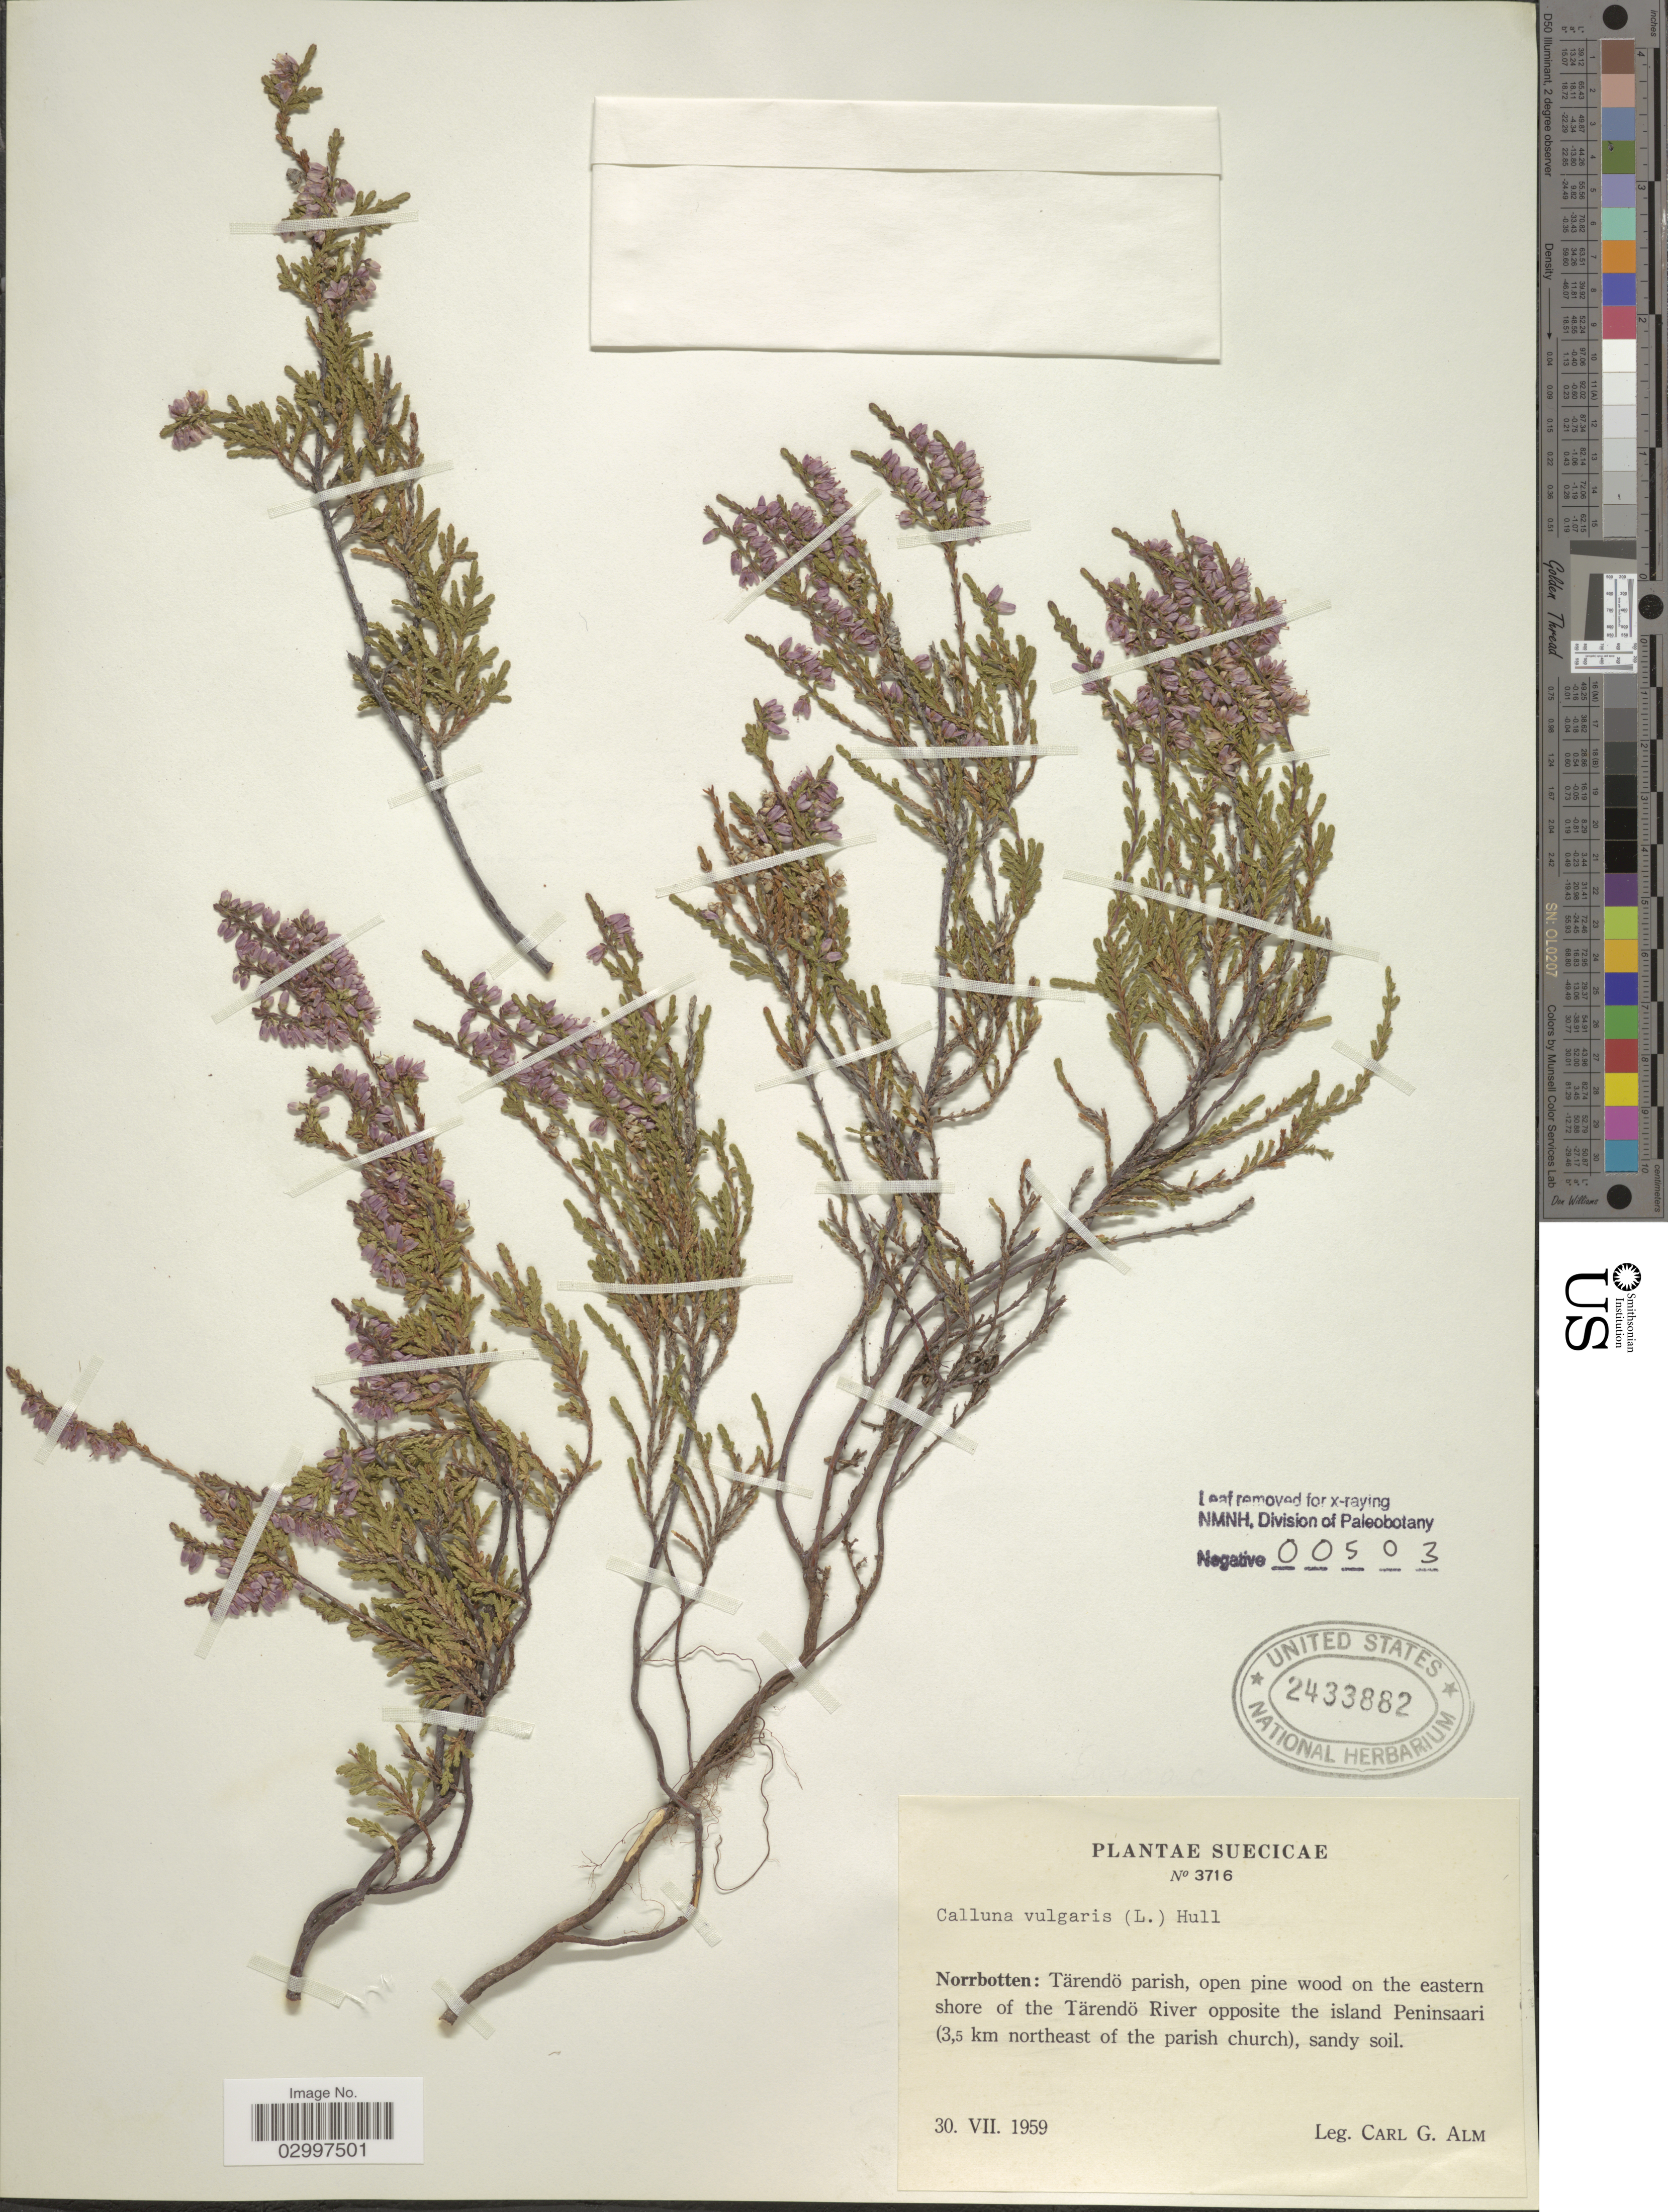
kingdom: Plantae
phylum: Tracheophyta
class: Magnoliopsida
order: Ericales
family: Ericaceae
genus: Calluna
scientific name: Calluna vulgaris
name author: (L.) Hull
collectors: C. G. Alm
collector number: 3716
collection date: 1959-07-30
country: Sweden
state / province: Norrbotten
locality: Norrbotten: Tärendö parish, open pine wood on the eastern shore of the Tärendö River opposite the island Penindsaari (3,5 km northeast of the parish church).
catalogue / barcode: US 2433882